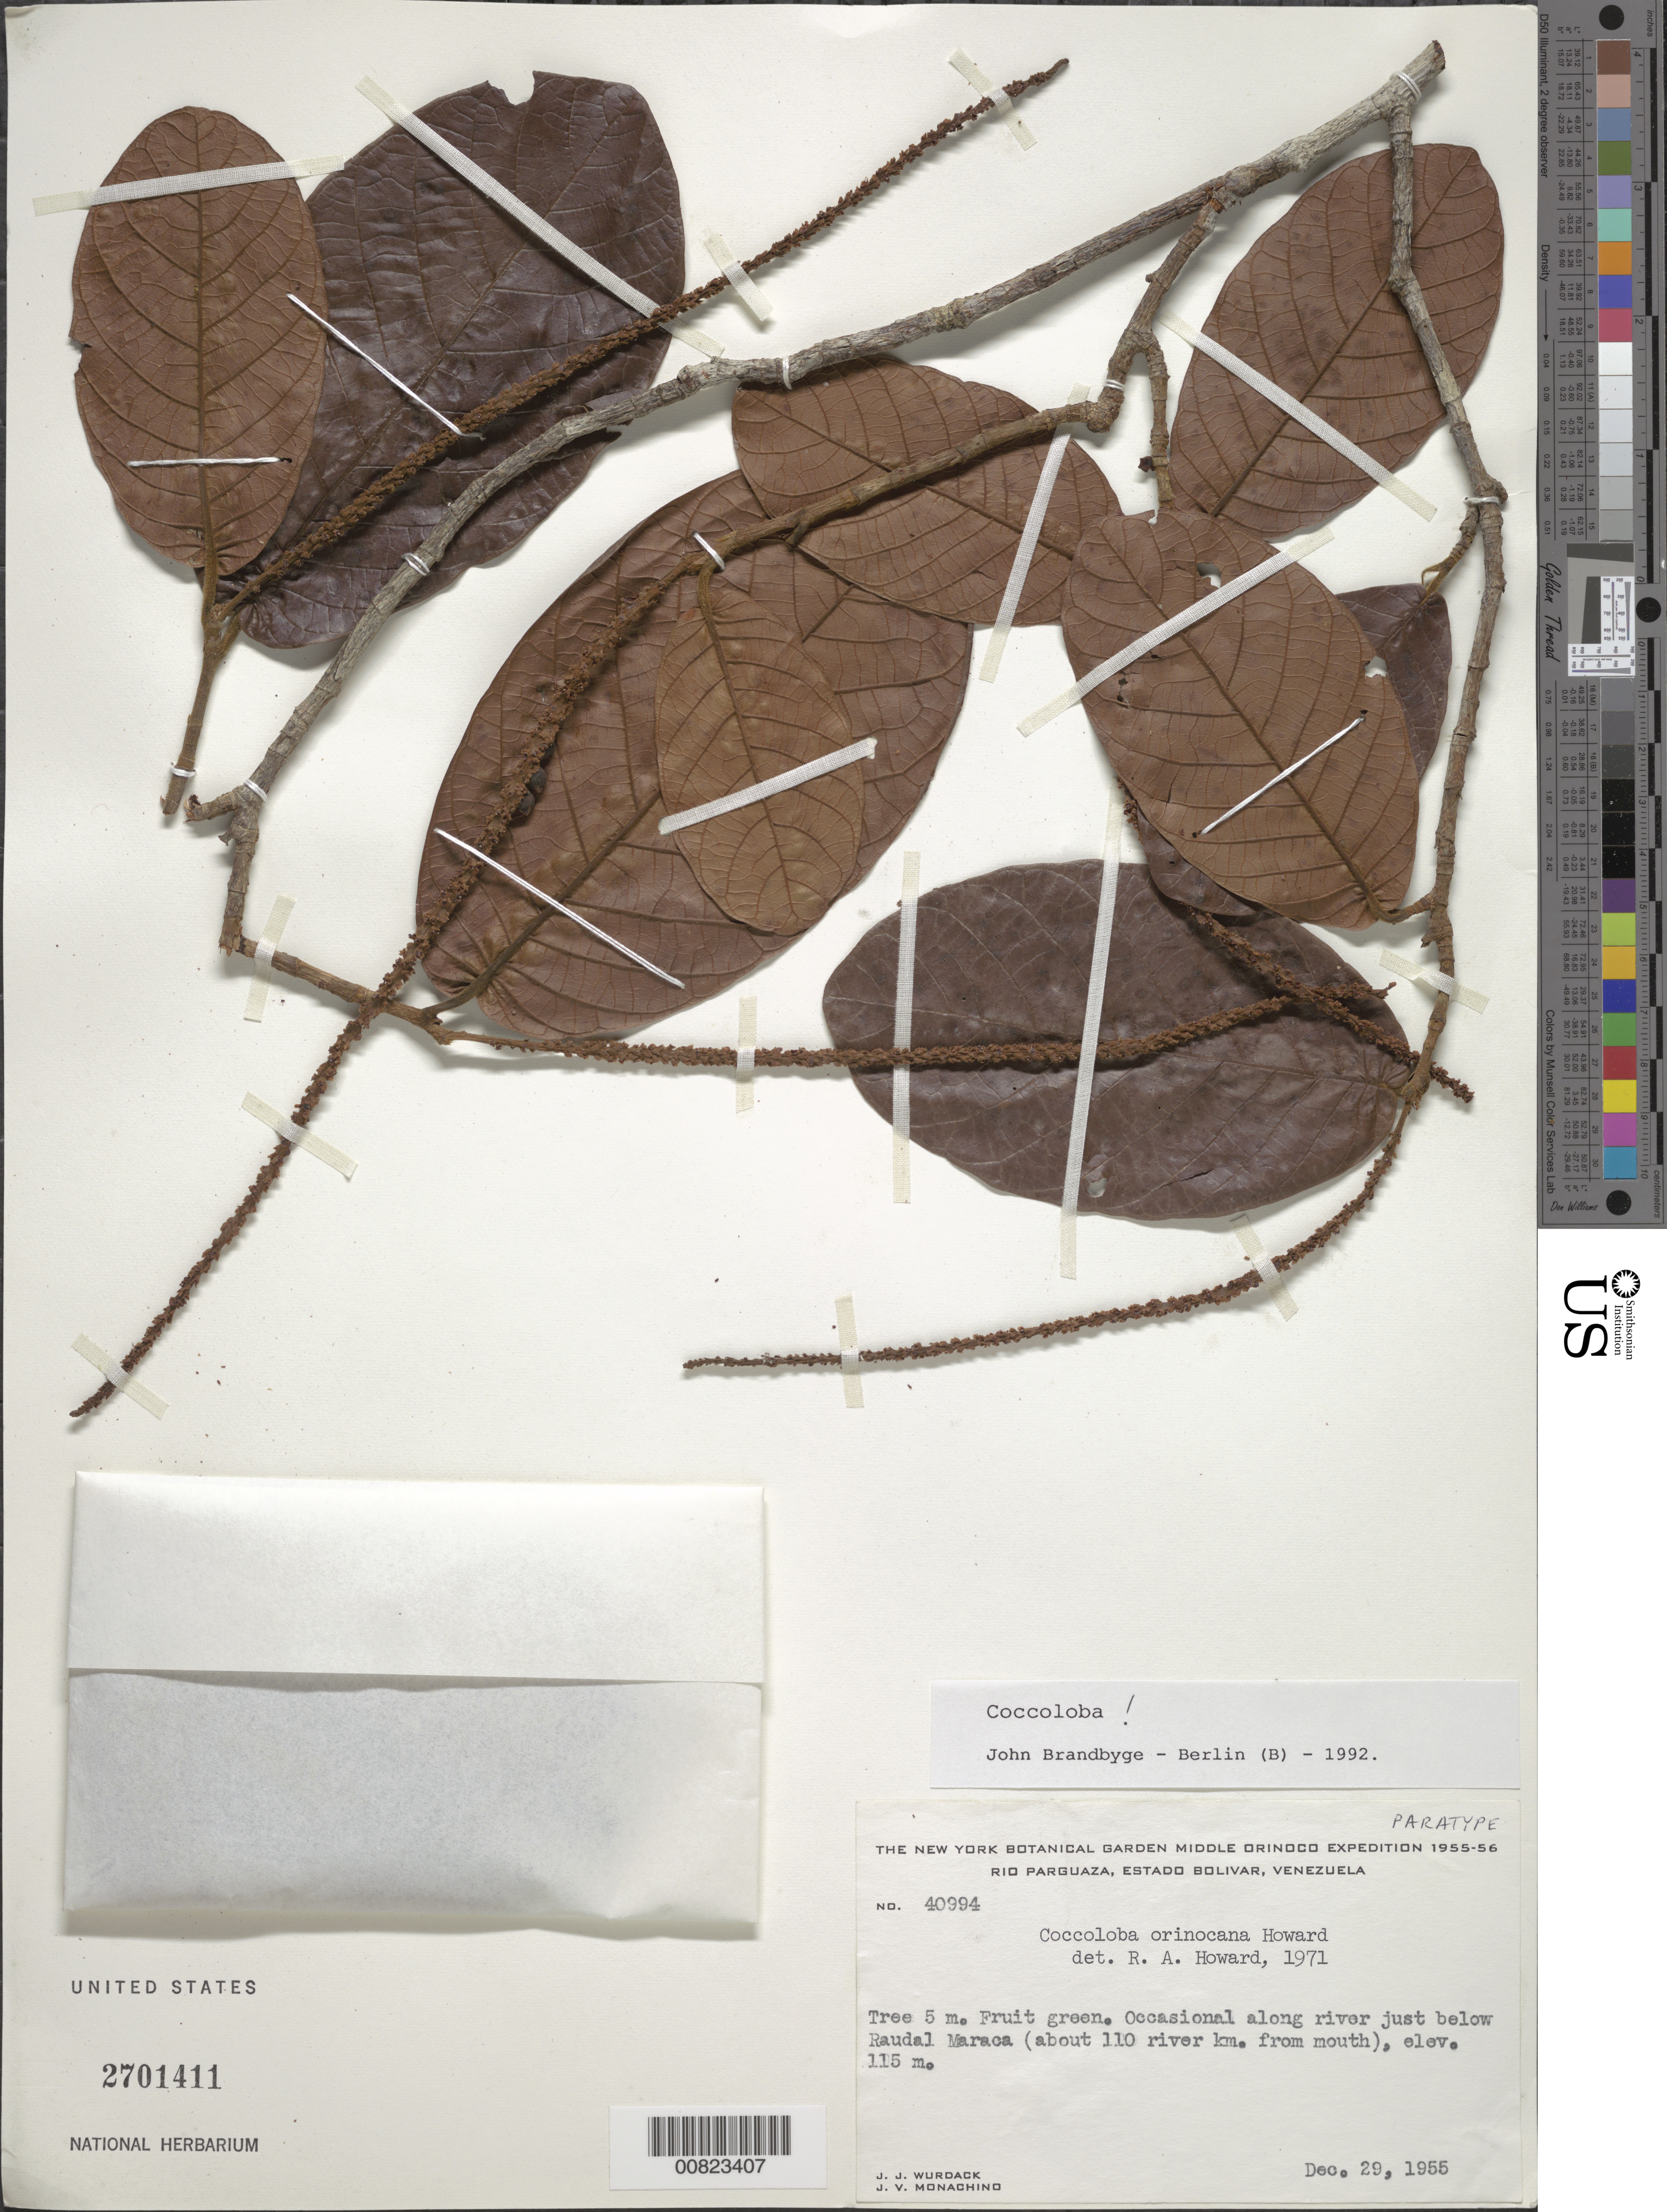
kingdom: Plantae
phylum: Tracheophyta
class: Magnoliopsida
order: Caryophyllales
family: Polygonaceae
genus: Coccoloba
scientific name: Coccoloba orinocana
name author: R.A. Howard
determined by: Brandbyge, J.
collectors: J. J. Wurdack & J. V. Monachino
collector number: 40994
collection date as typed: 29-Dec-55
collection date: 1955-12-29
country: Venezuela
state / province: Bolívar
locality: Río Parguaza, just below Raudal Maraca (about 110 river km from mouth)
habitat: Along river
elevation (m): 115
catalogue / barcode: US 2701411